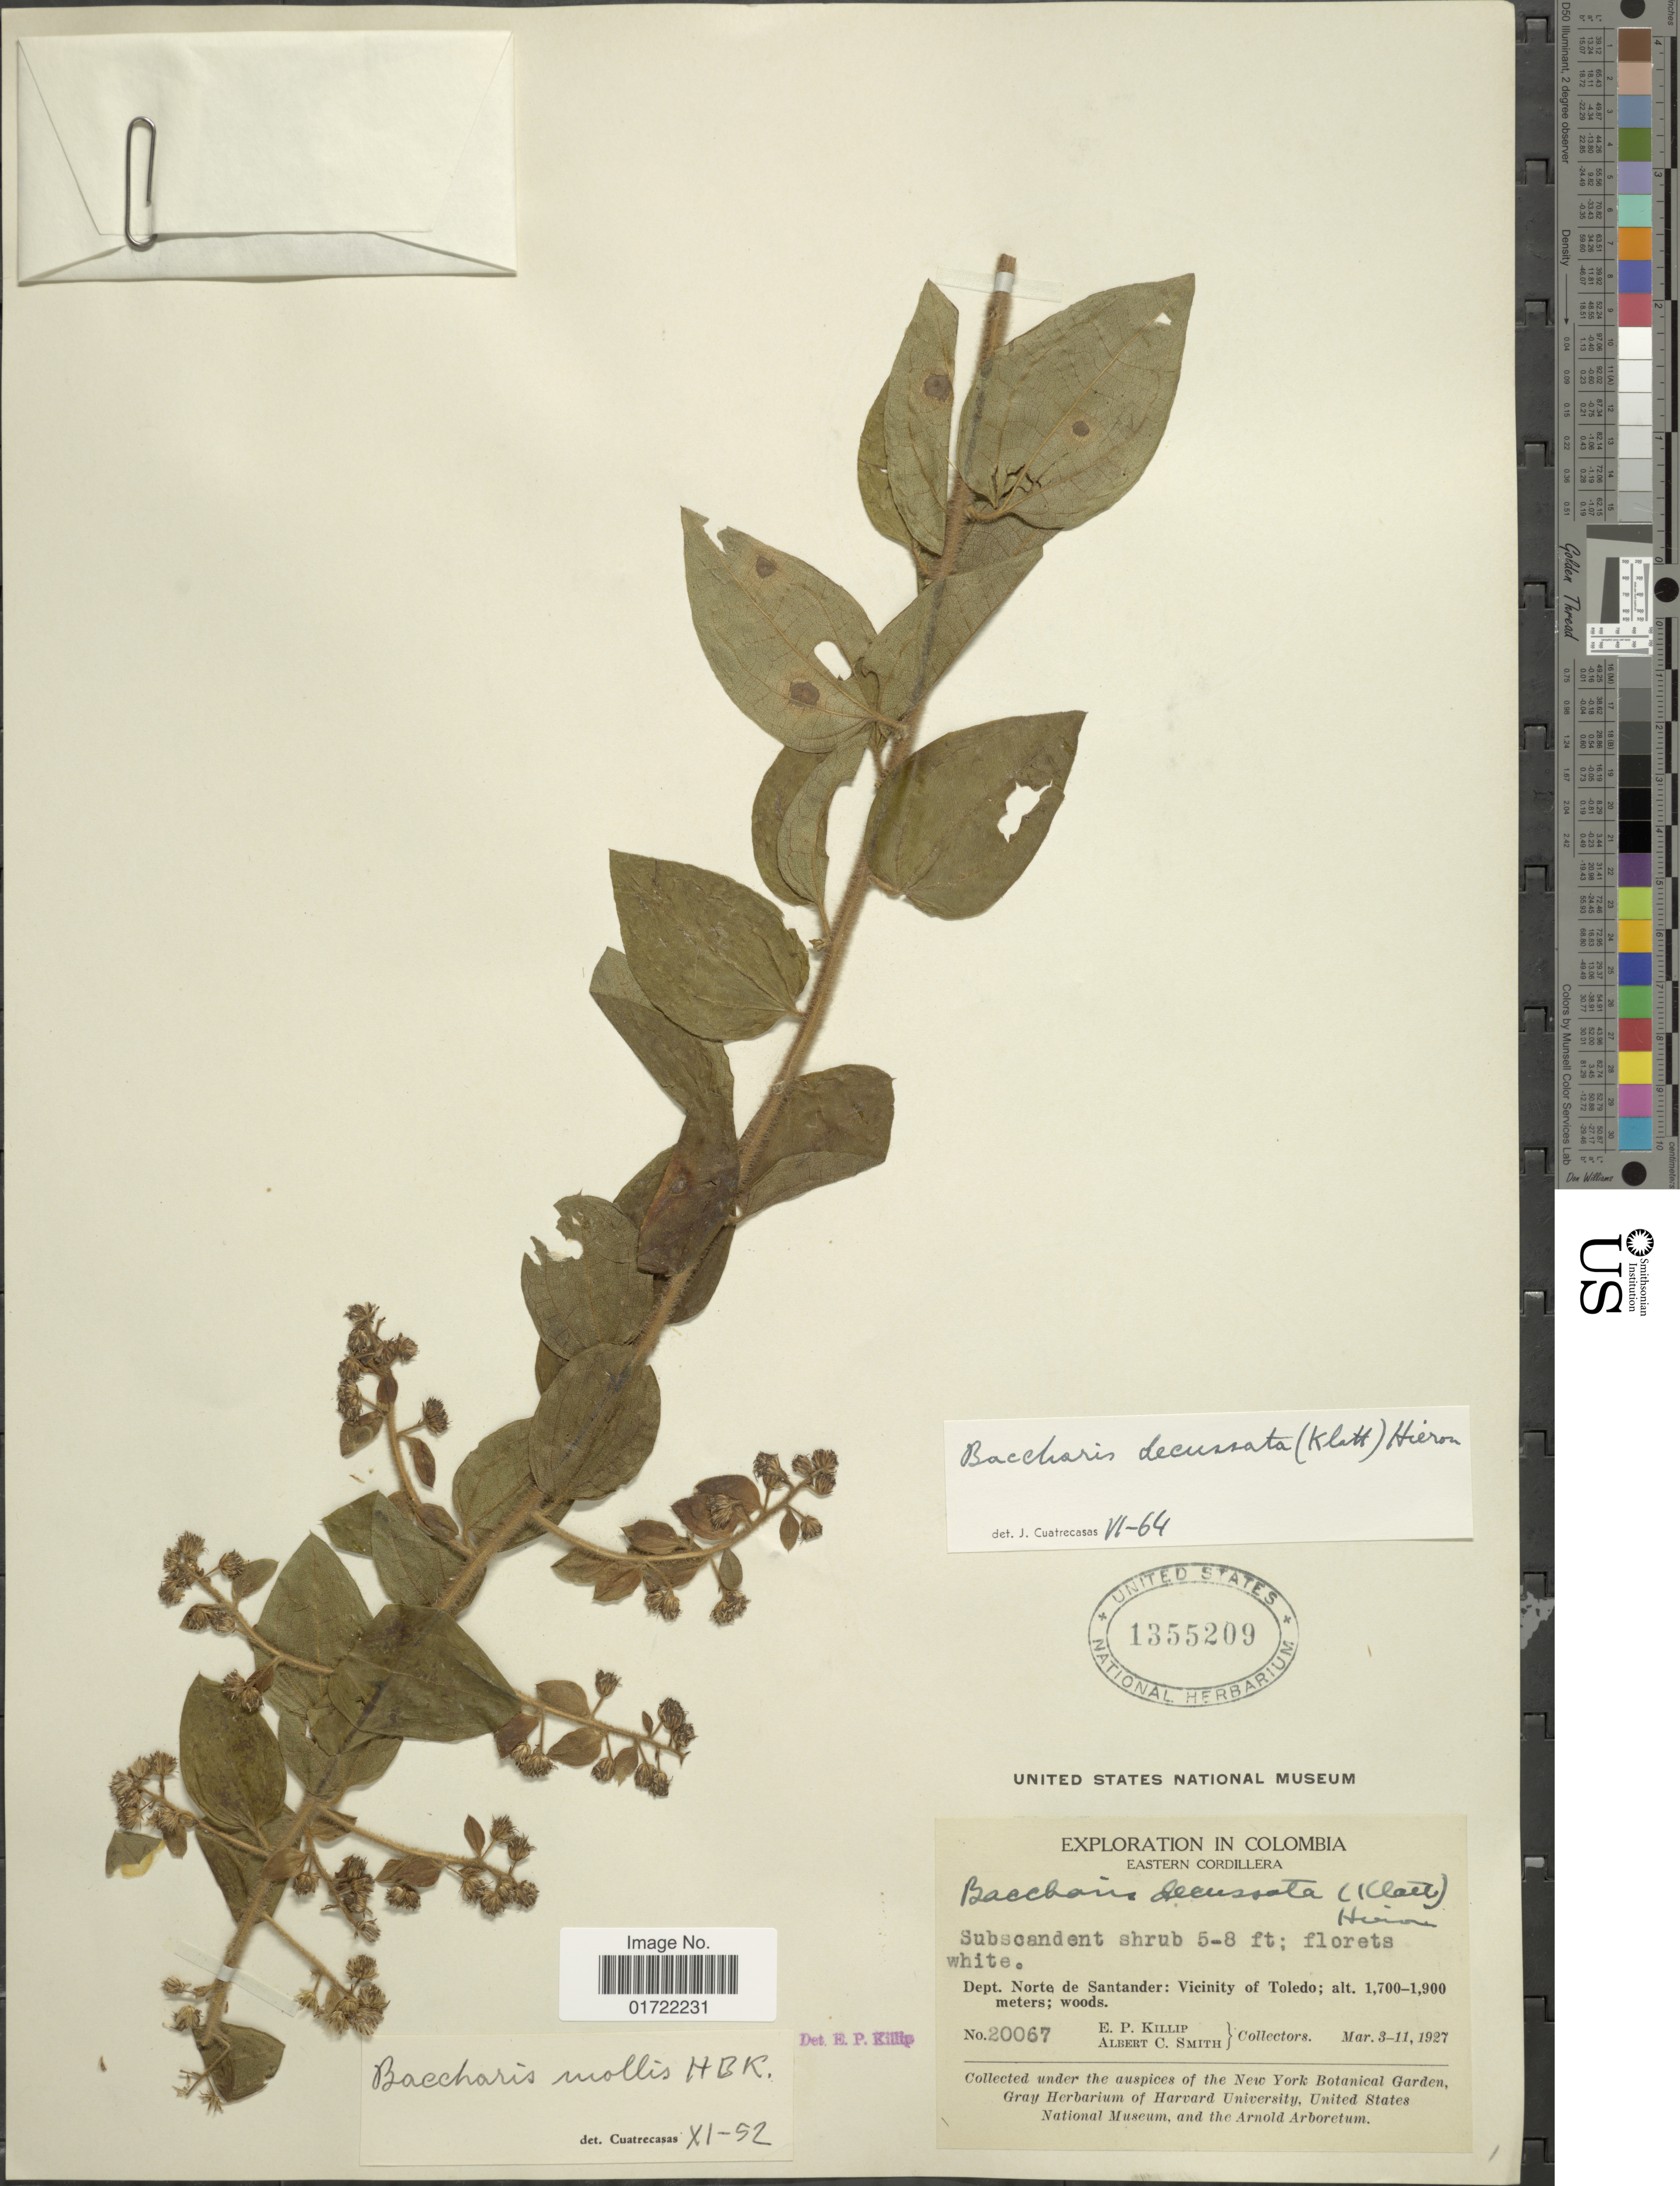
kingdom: Plantae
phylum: Tracheophyta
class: Magnoliopsida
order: Asterales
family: Asteraceae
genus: Baccharis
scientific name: Baccharis decussata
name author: (Klatt) Hieron.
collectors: E. P. Killip & A. C. Smith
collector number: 20067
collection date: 1927-03-03/1927-03-11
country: Colombia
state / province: Norte de Santander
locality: Eastern Cordillera, Vicinity of Toledo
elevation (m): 1700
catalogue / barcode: US 1355209